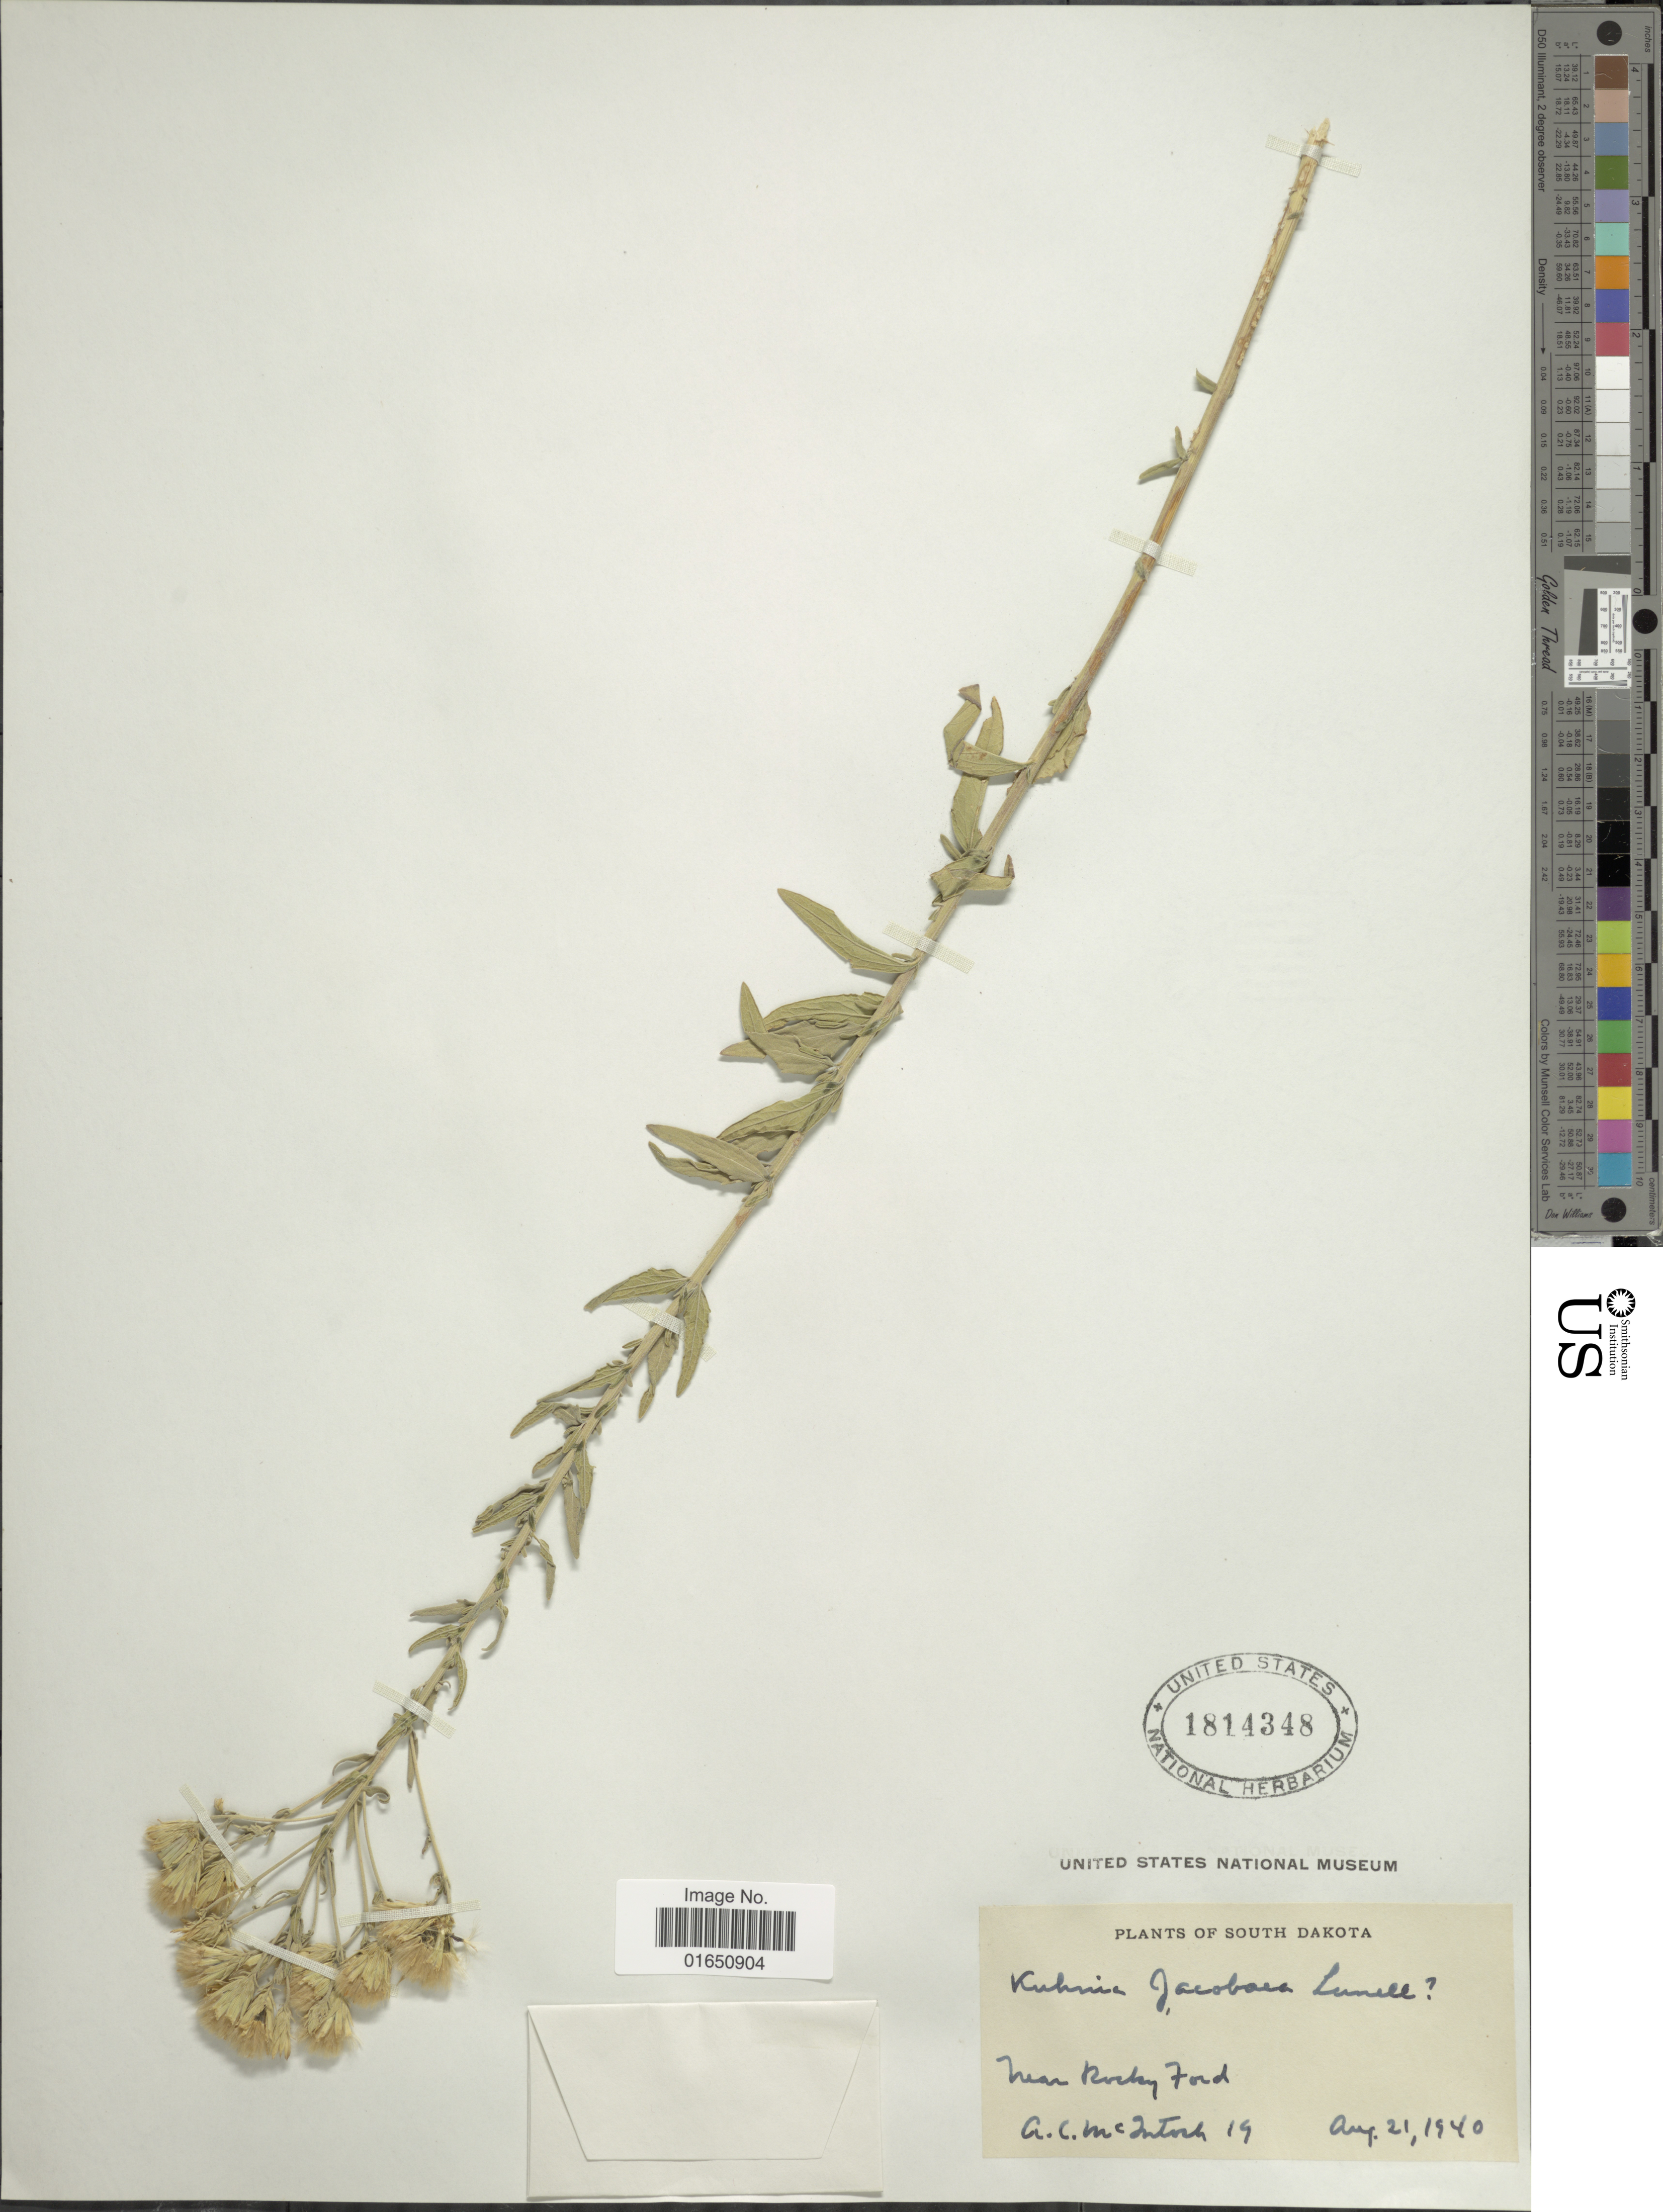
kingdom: Plantae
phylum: Tracheophyta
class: Magnoliopsida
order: Asterales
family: Asteraceae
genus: Brickellia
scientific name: Brickellia eupatorioides var. corymbulosa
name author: (Torr. & A. Gray) Shinners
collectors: A. McIntosh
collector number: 19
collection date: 1940-08-21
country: United States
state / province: South Dakota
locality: Near Rocky Ford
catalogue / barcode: US 1814348